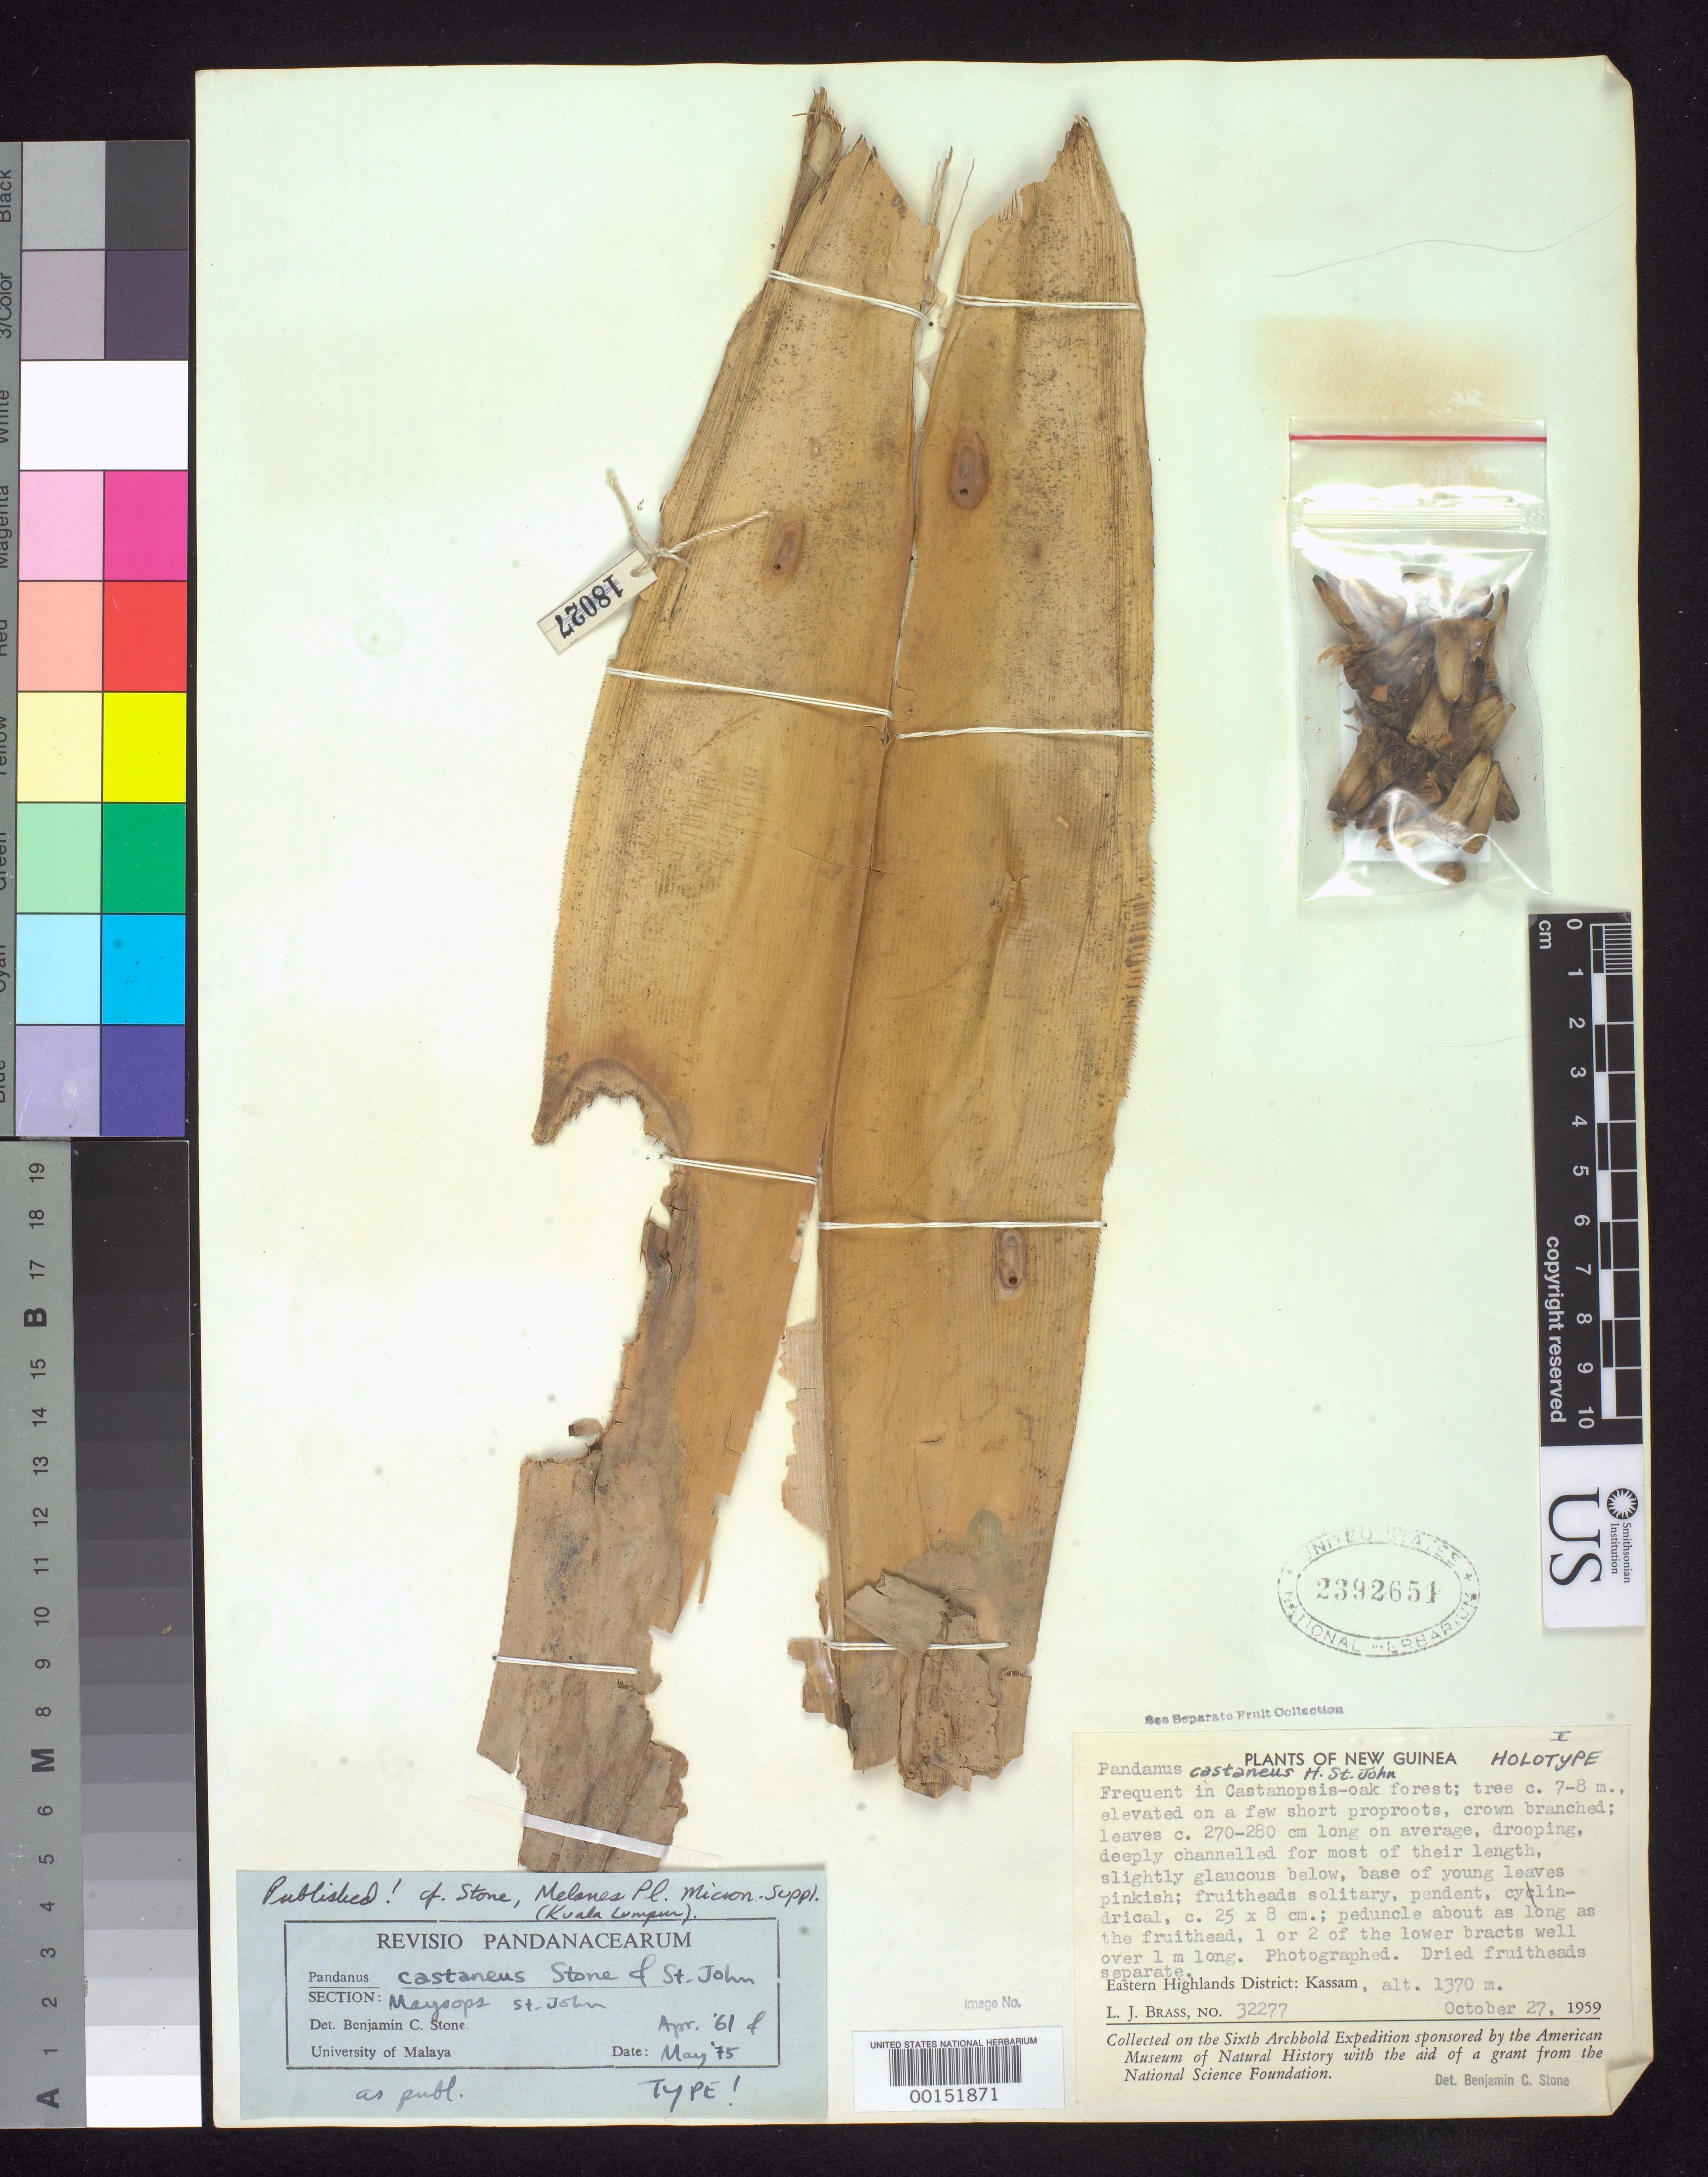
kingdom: Plantae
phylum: Tracheophyta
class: Liliopsida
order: Pandanales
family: Pandanaceae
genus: Pandanus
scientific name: Pandanus castaneus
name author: H. St. John & B.C. Stone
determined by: Stone, Benjamin C.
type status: Holotype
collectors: L. J. Brass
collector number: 32277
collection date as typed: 27 Oct 1959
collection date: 1959-10-27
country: Papua New Guinea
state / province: Eastern Highlands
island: New Guinea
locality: Eastern Highlands District: Kassam.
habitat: Frequent in Castanopsis-oak forest.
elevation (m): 1370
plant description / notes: Cited by B.C. Stone, 1992, Blumea 37: 55.; Bulky fruit stored separately.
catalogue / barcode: US 2392651